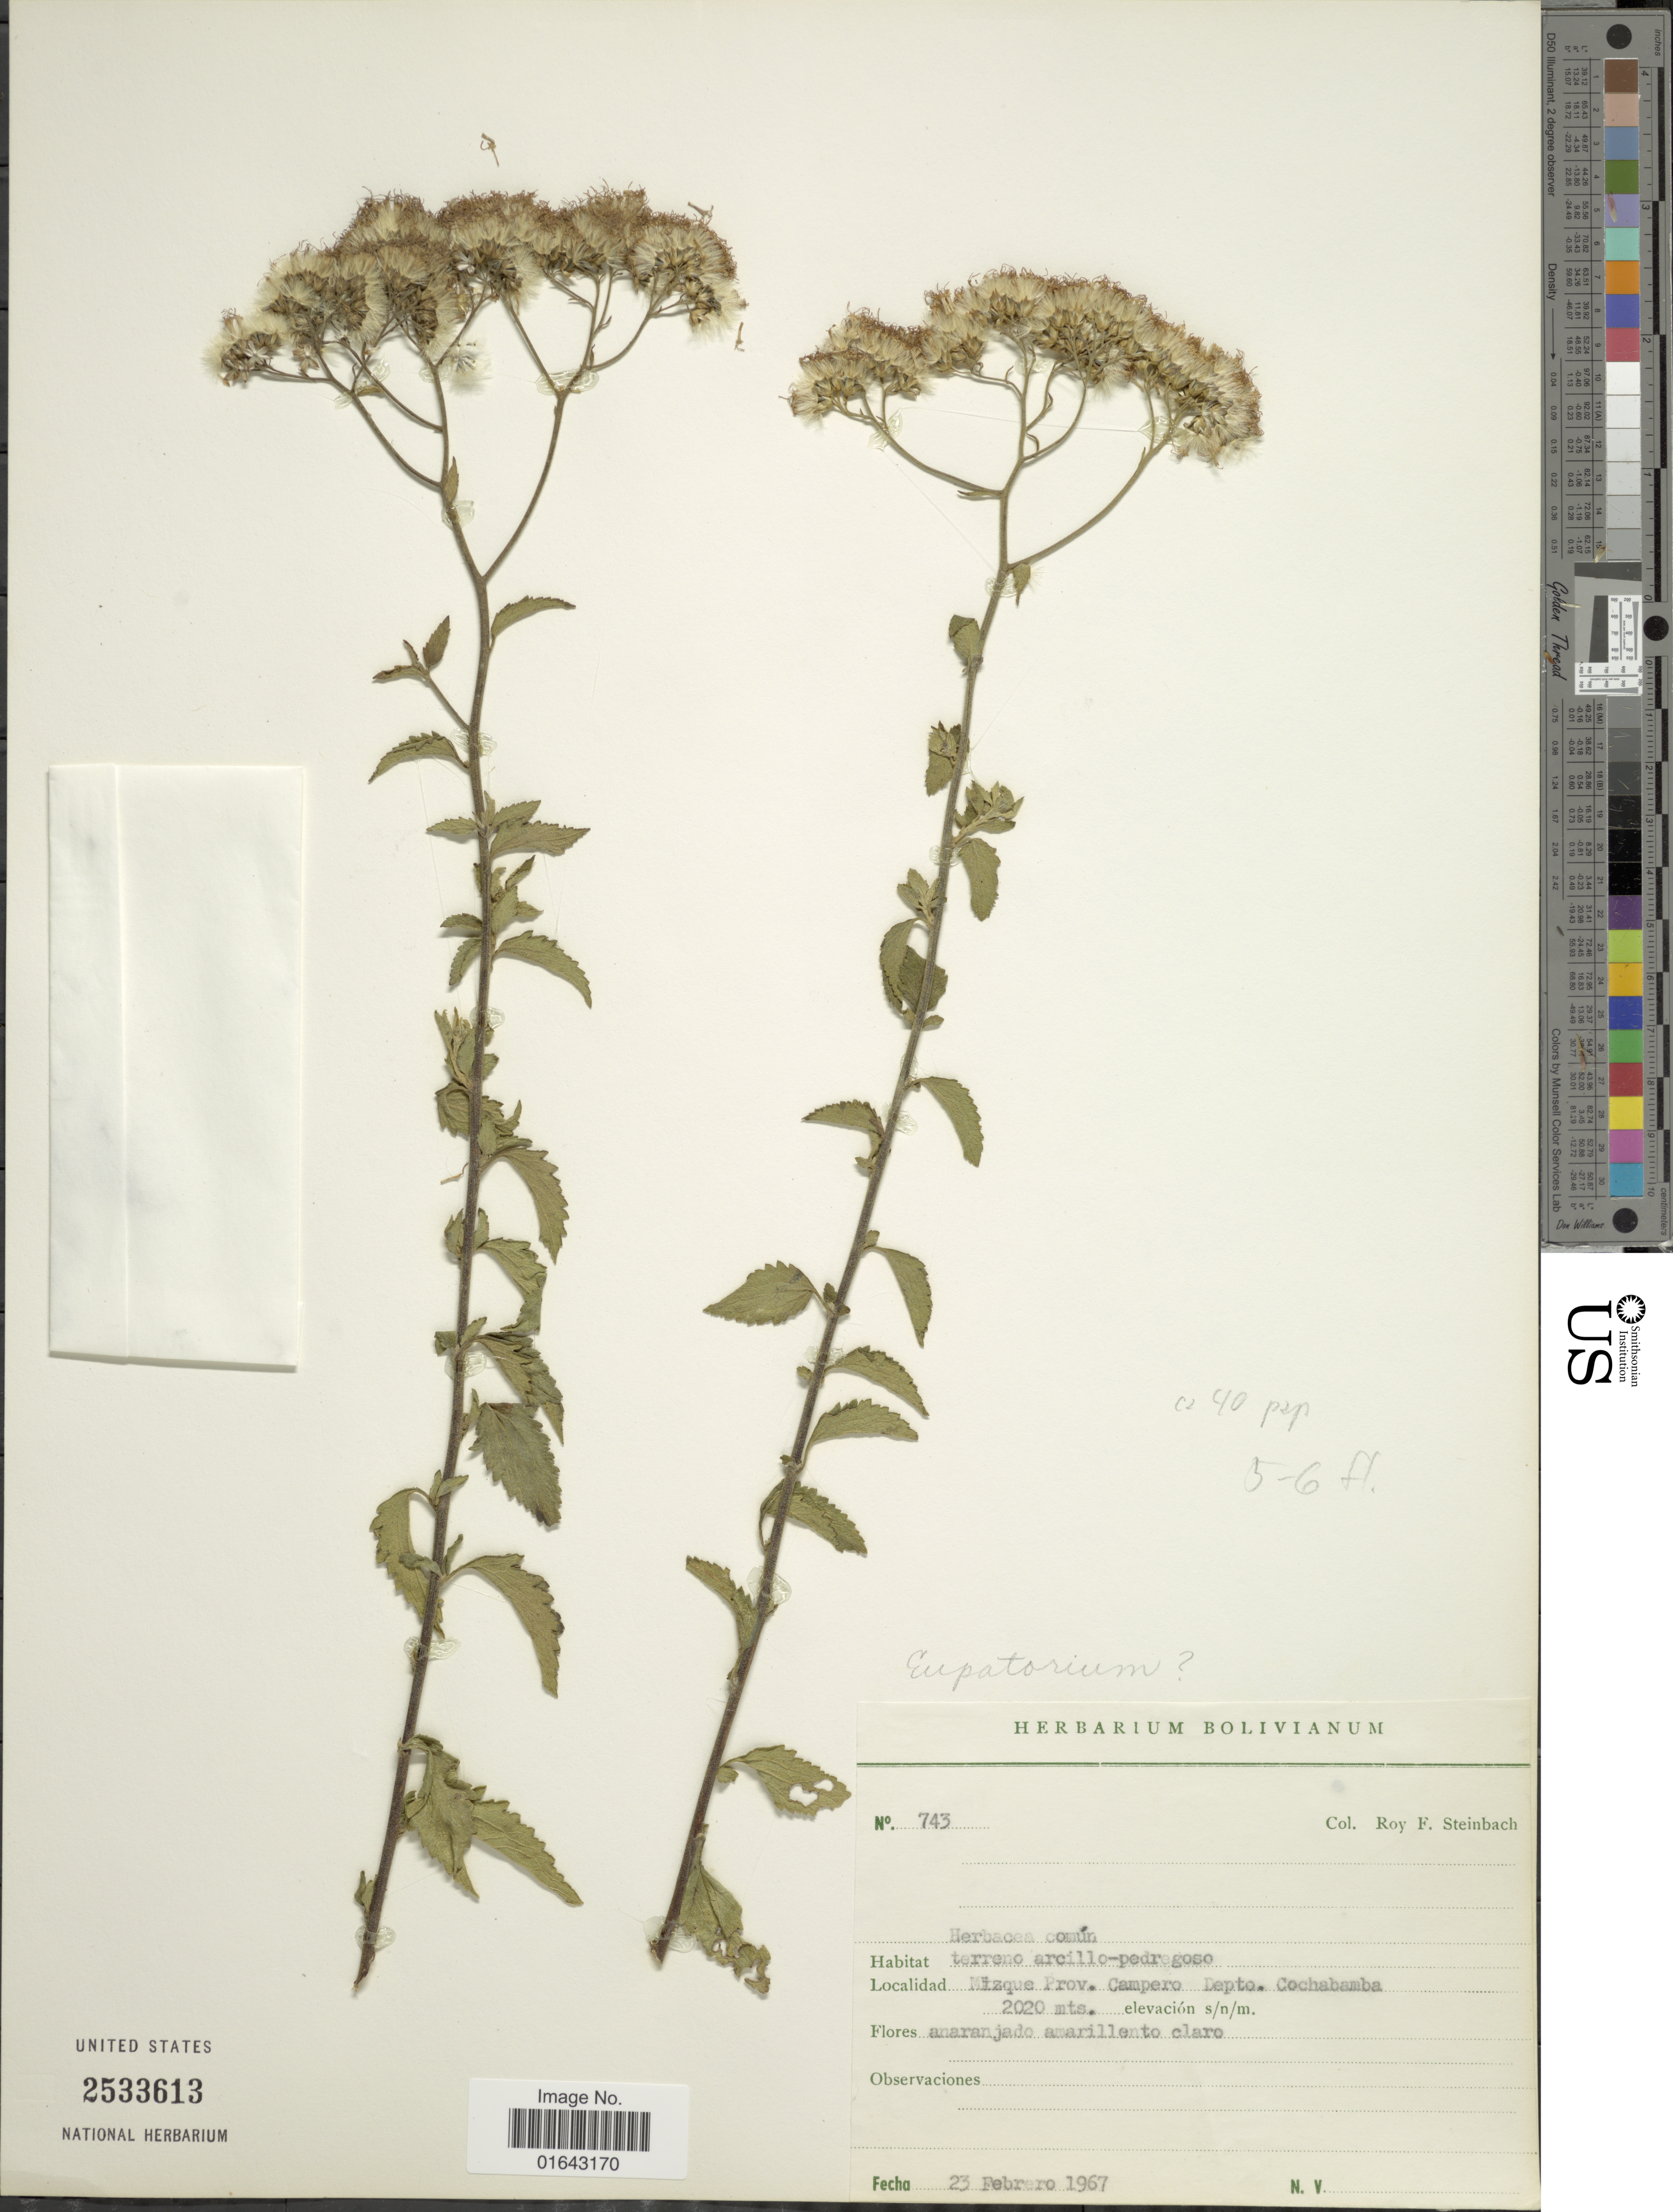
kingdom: Plantae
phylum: Tracheophyta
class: Magnoliopsida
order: Asterales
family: Asteraceae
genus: Bejaranoa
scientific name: Bejaranoa balansae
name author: (Hieron.) R.M. King & H. Rob.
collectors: R. F. Steinbach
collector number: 743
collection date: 1967-02-23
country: Bolivia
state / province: Cochabamba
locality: Mizque Prov. Campero. Depto. Cochambamba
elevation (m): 2020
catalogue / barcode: US 2533613